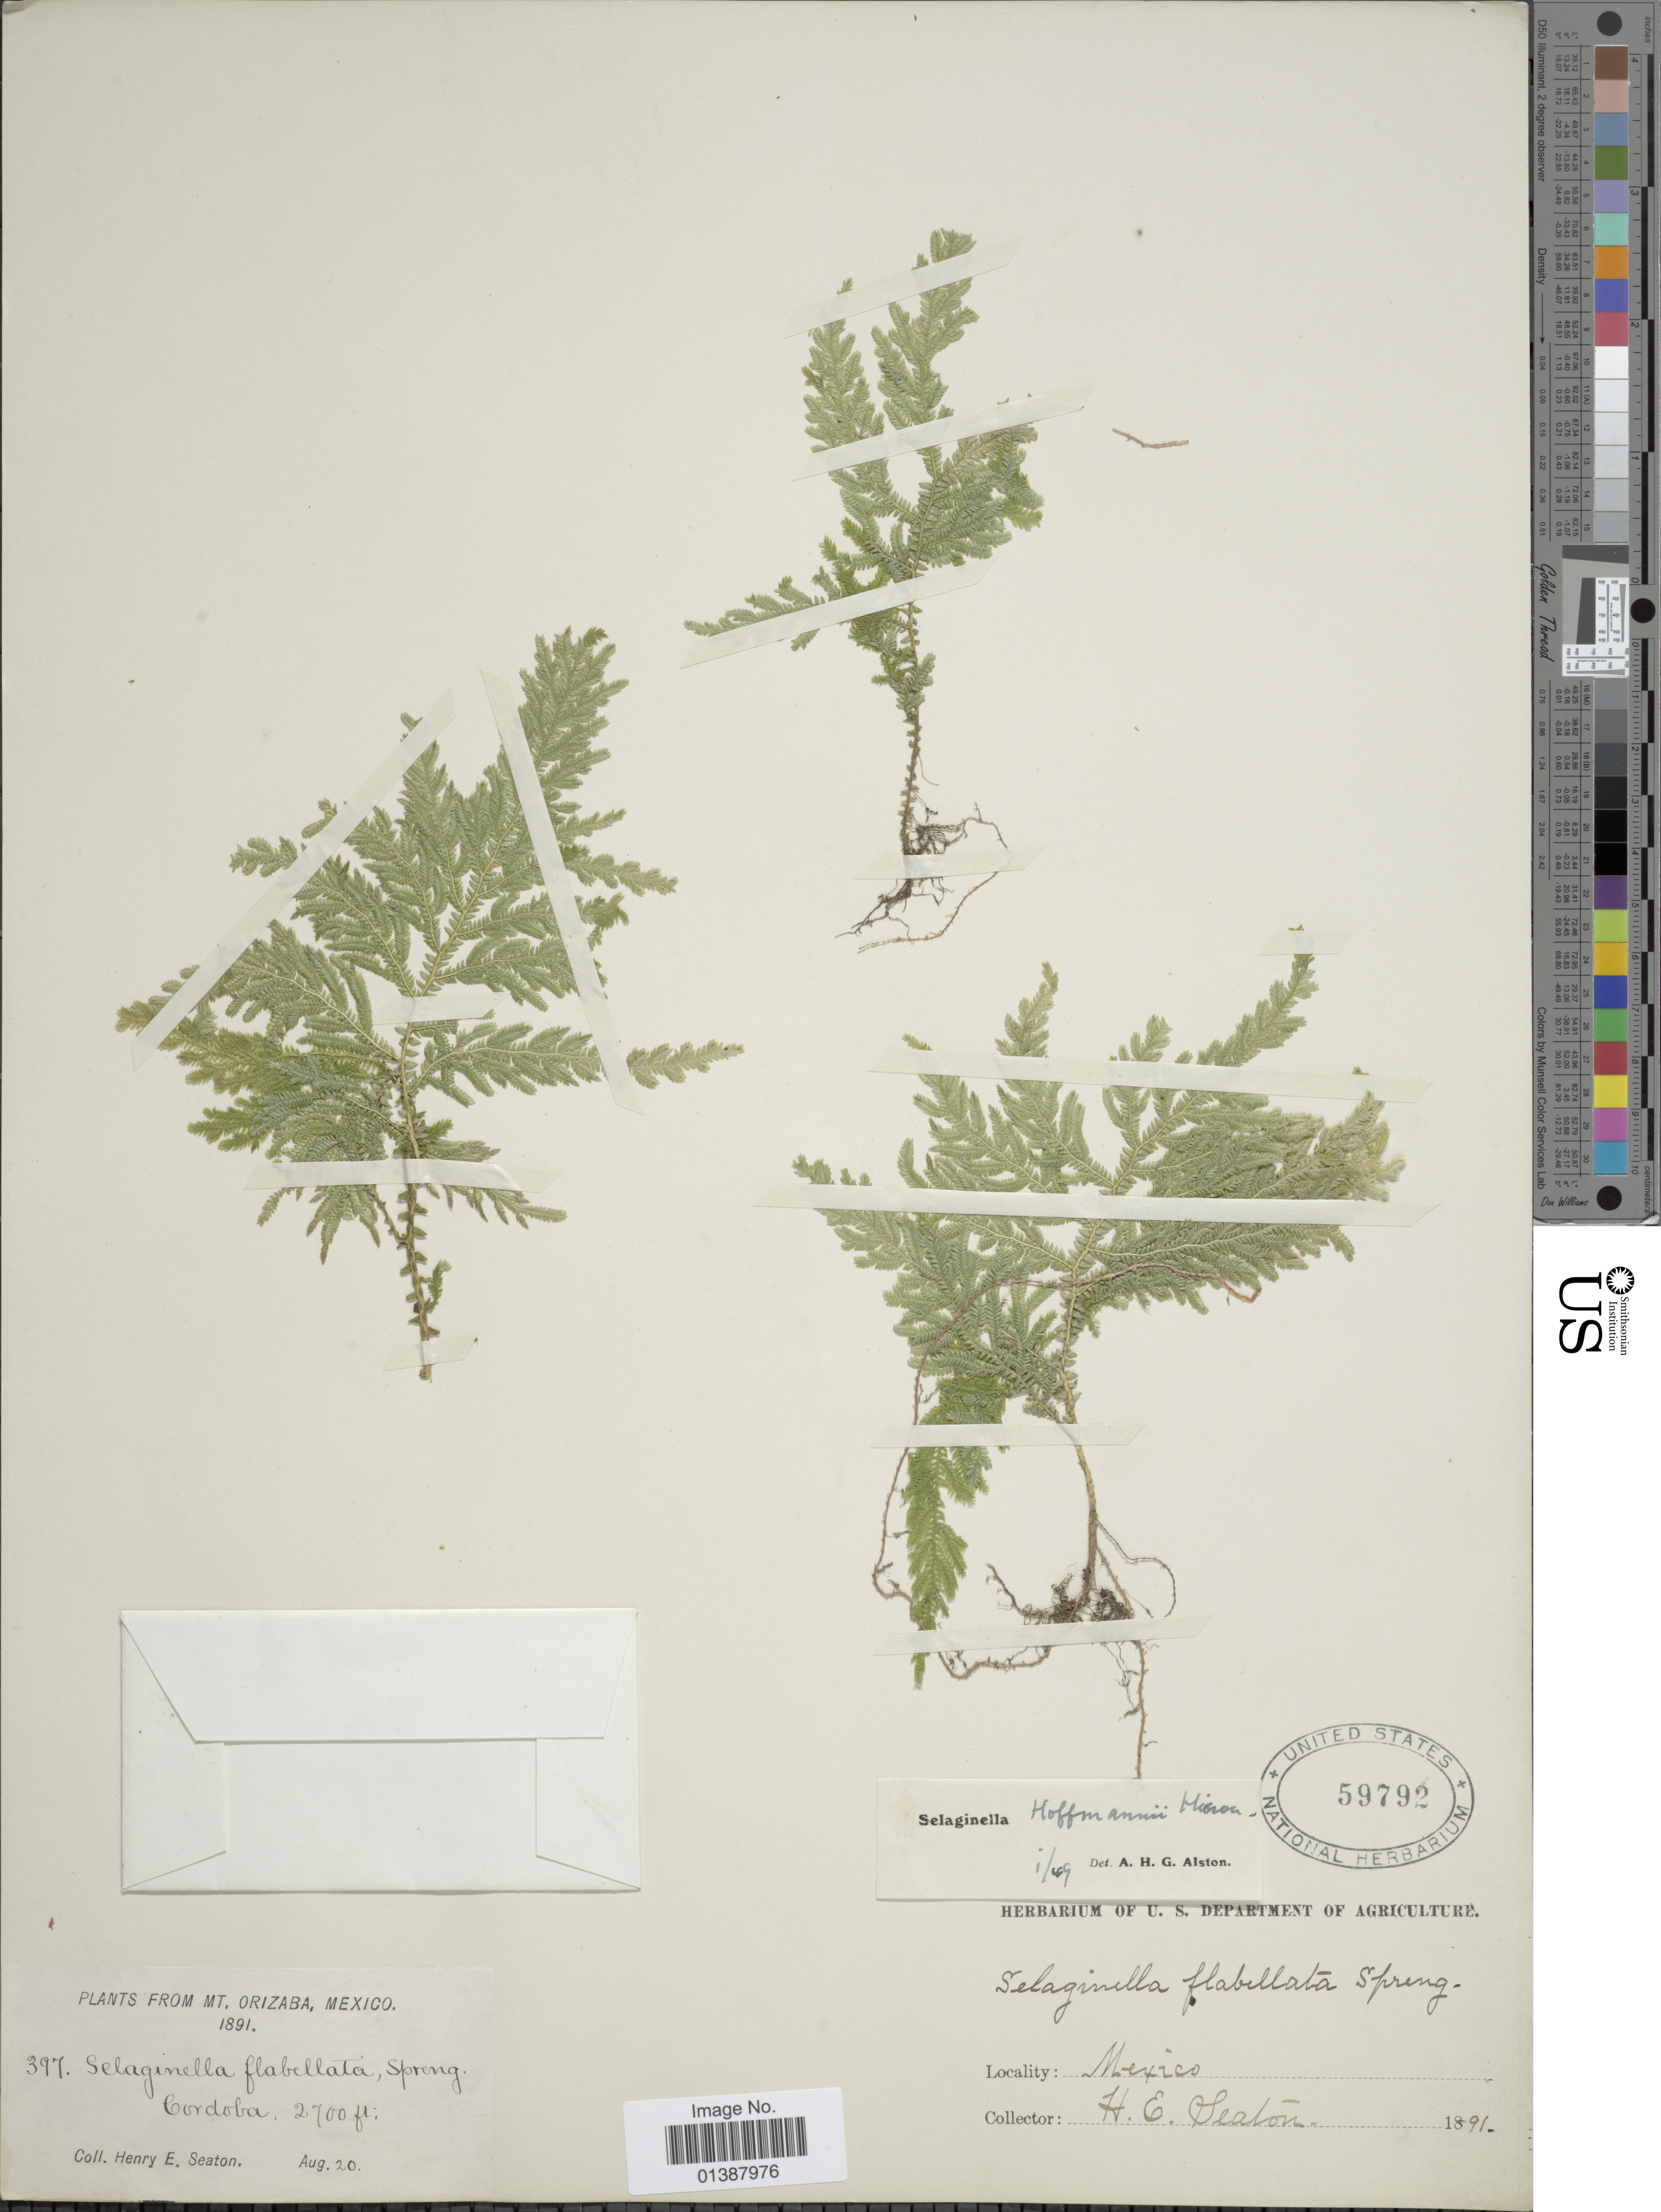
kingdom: Plantae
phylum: Tracheophyta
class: Lycopodiopsida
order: Selaginellales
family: Selaginellaceae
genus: Selaginella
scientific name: Selaginella hoffmannii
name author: Hieron.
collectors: H. E. Seaton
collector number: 397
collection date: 1891-08-20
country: Mexico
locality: From Mt Orizaba, Cordoba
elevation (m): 823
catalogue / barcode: US 29792